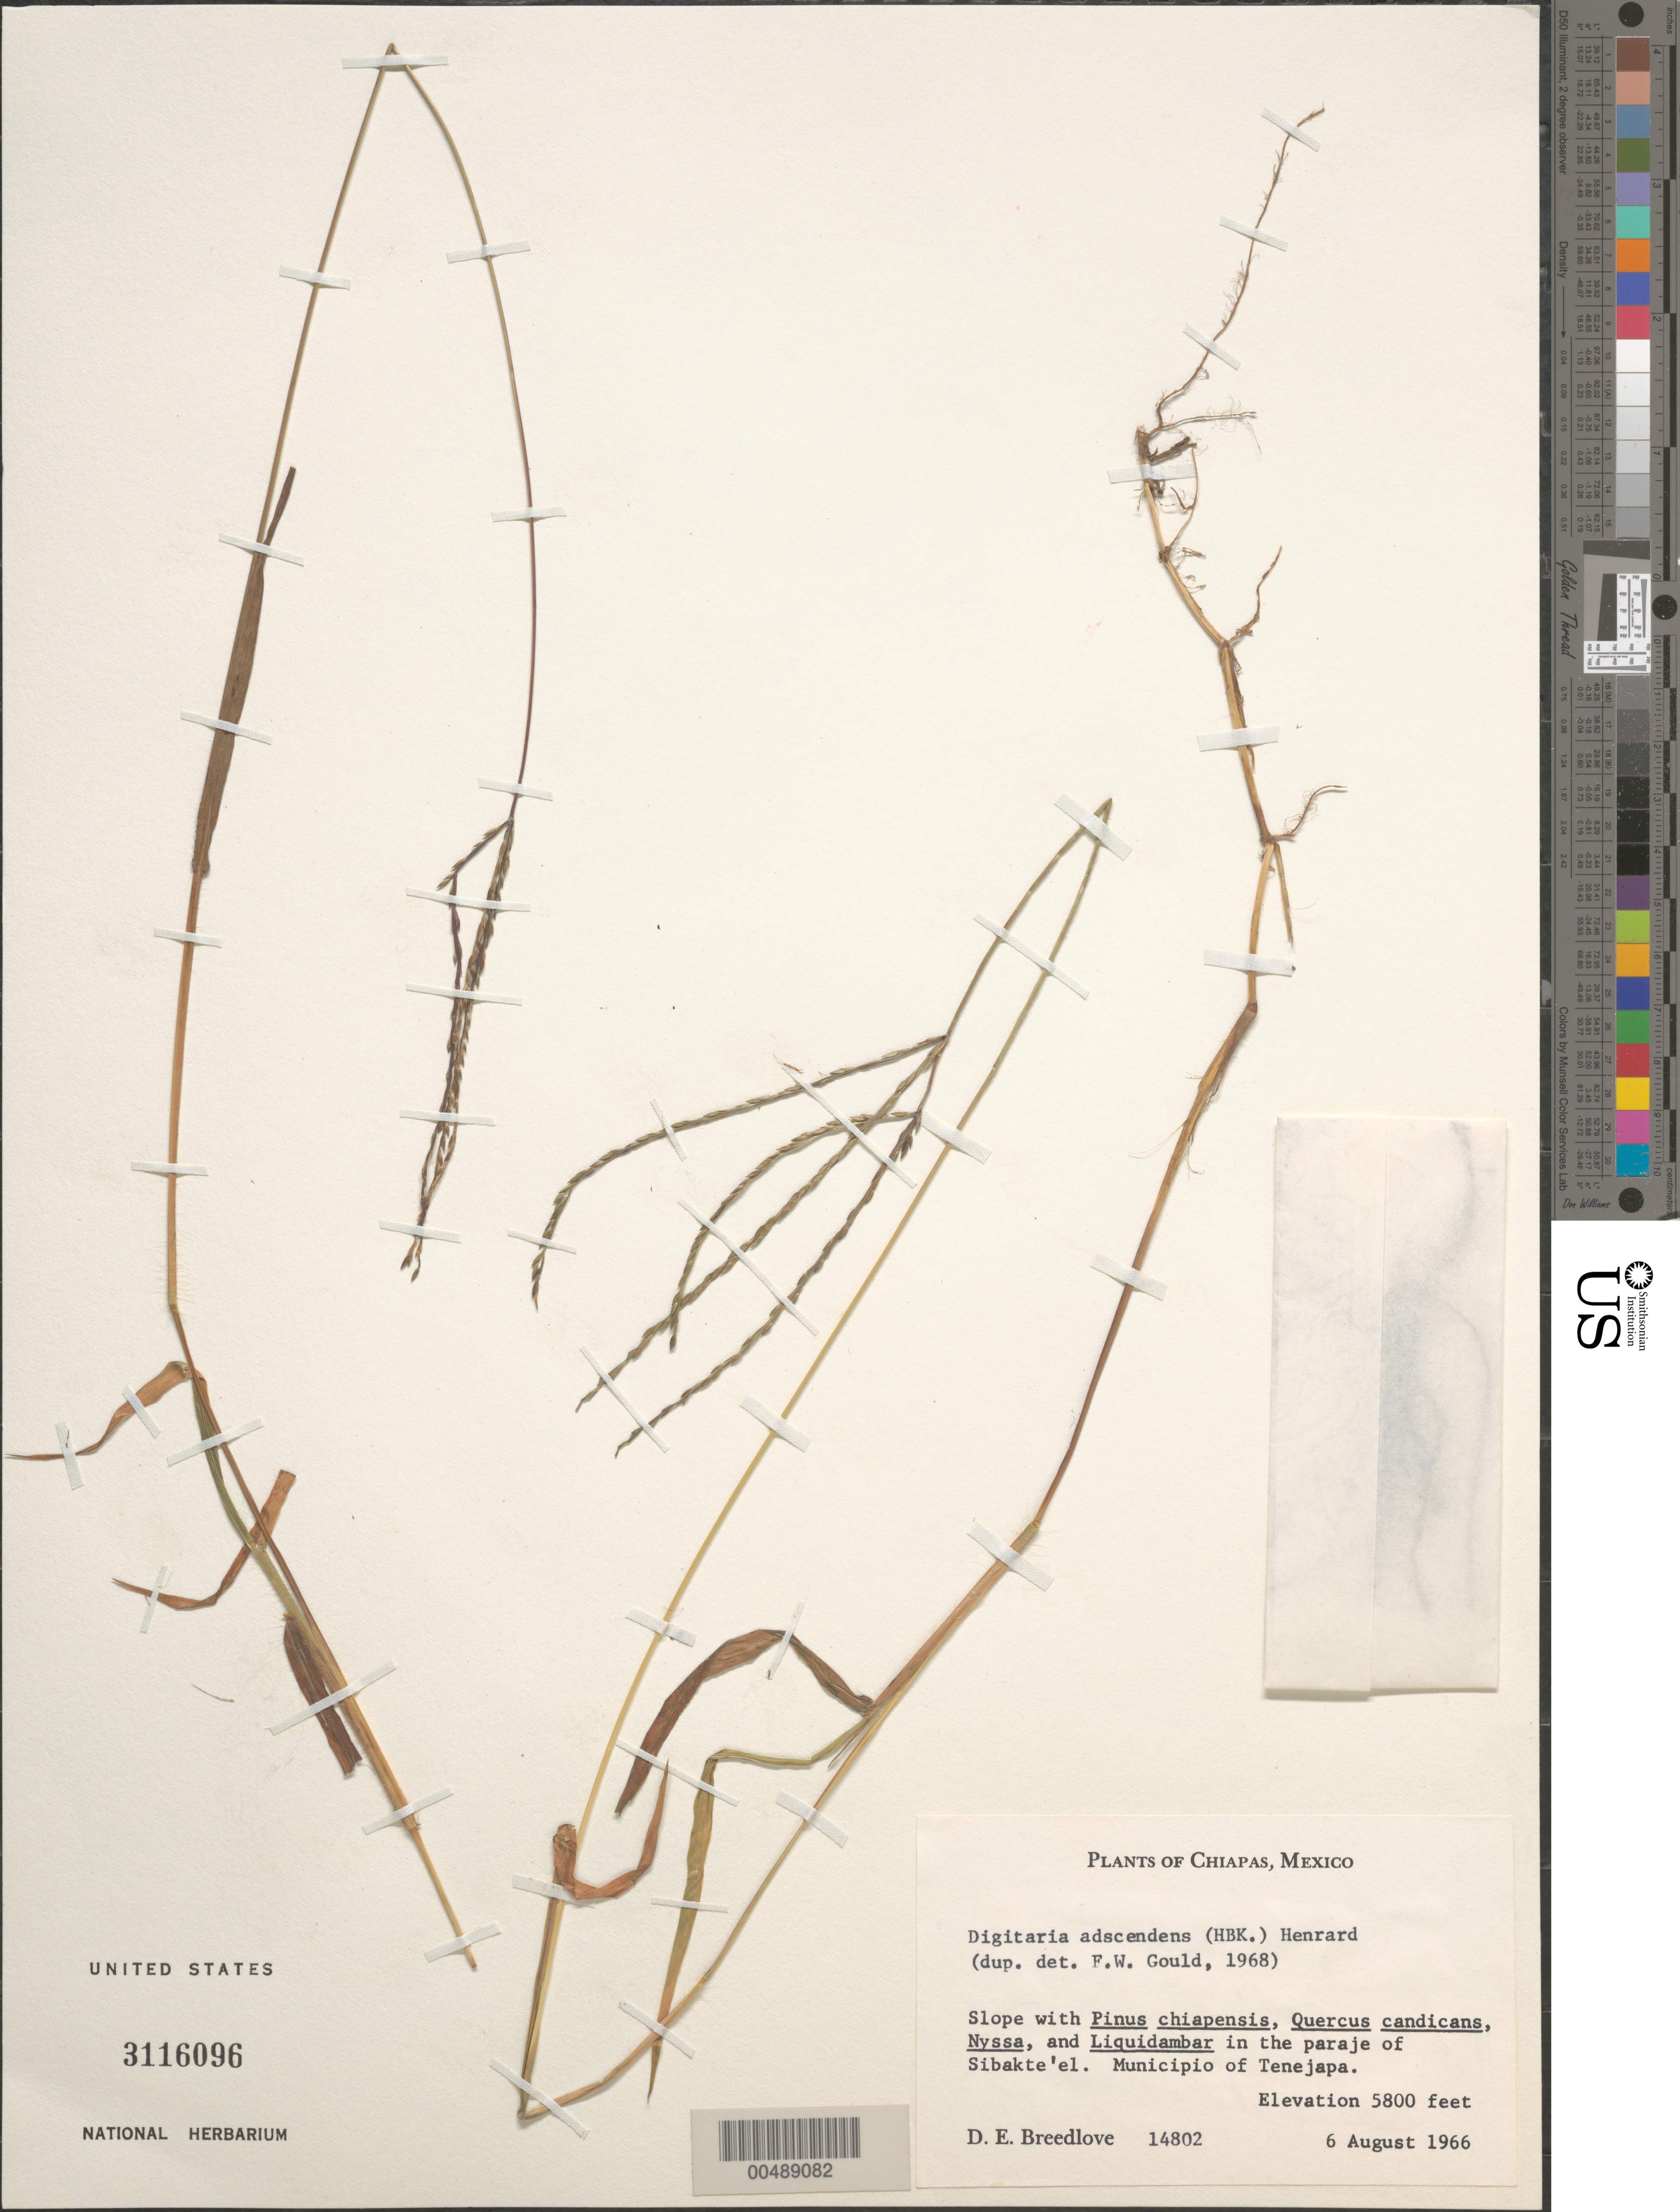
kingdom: Plantae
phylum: Tracheophyta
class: Liliopsida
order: Poales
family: Poaceae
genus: Digitaria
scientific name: Digitaria ciliaris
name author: (Retz.) Koeler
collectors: D. E. Breedlove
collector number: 14802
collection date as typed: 6 Aug 1966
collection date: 1966-08-06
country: Mexico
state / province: Chiapas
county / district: Tenejapa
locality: In the paraje of Sibakte'el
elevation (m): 1768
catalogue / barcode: US 3116096